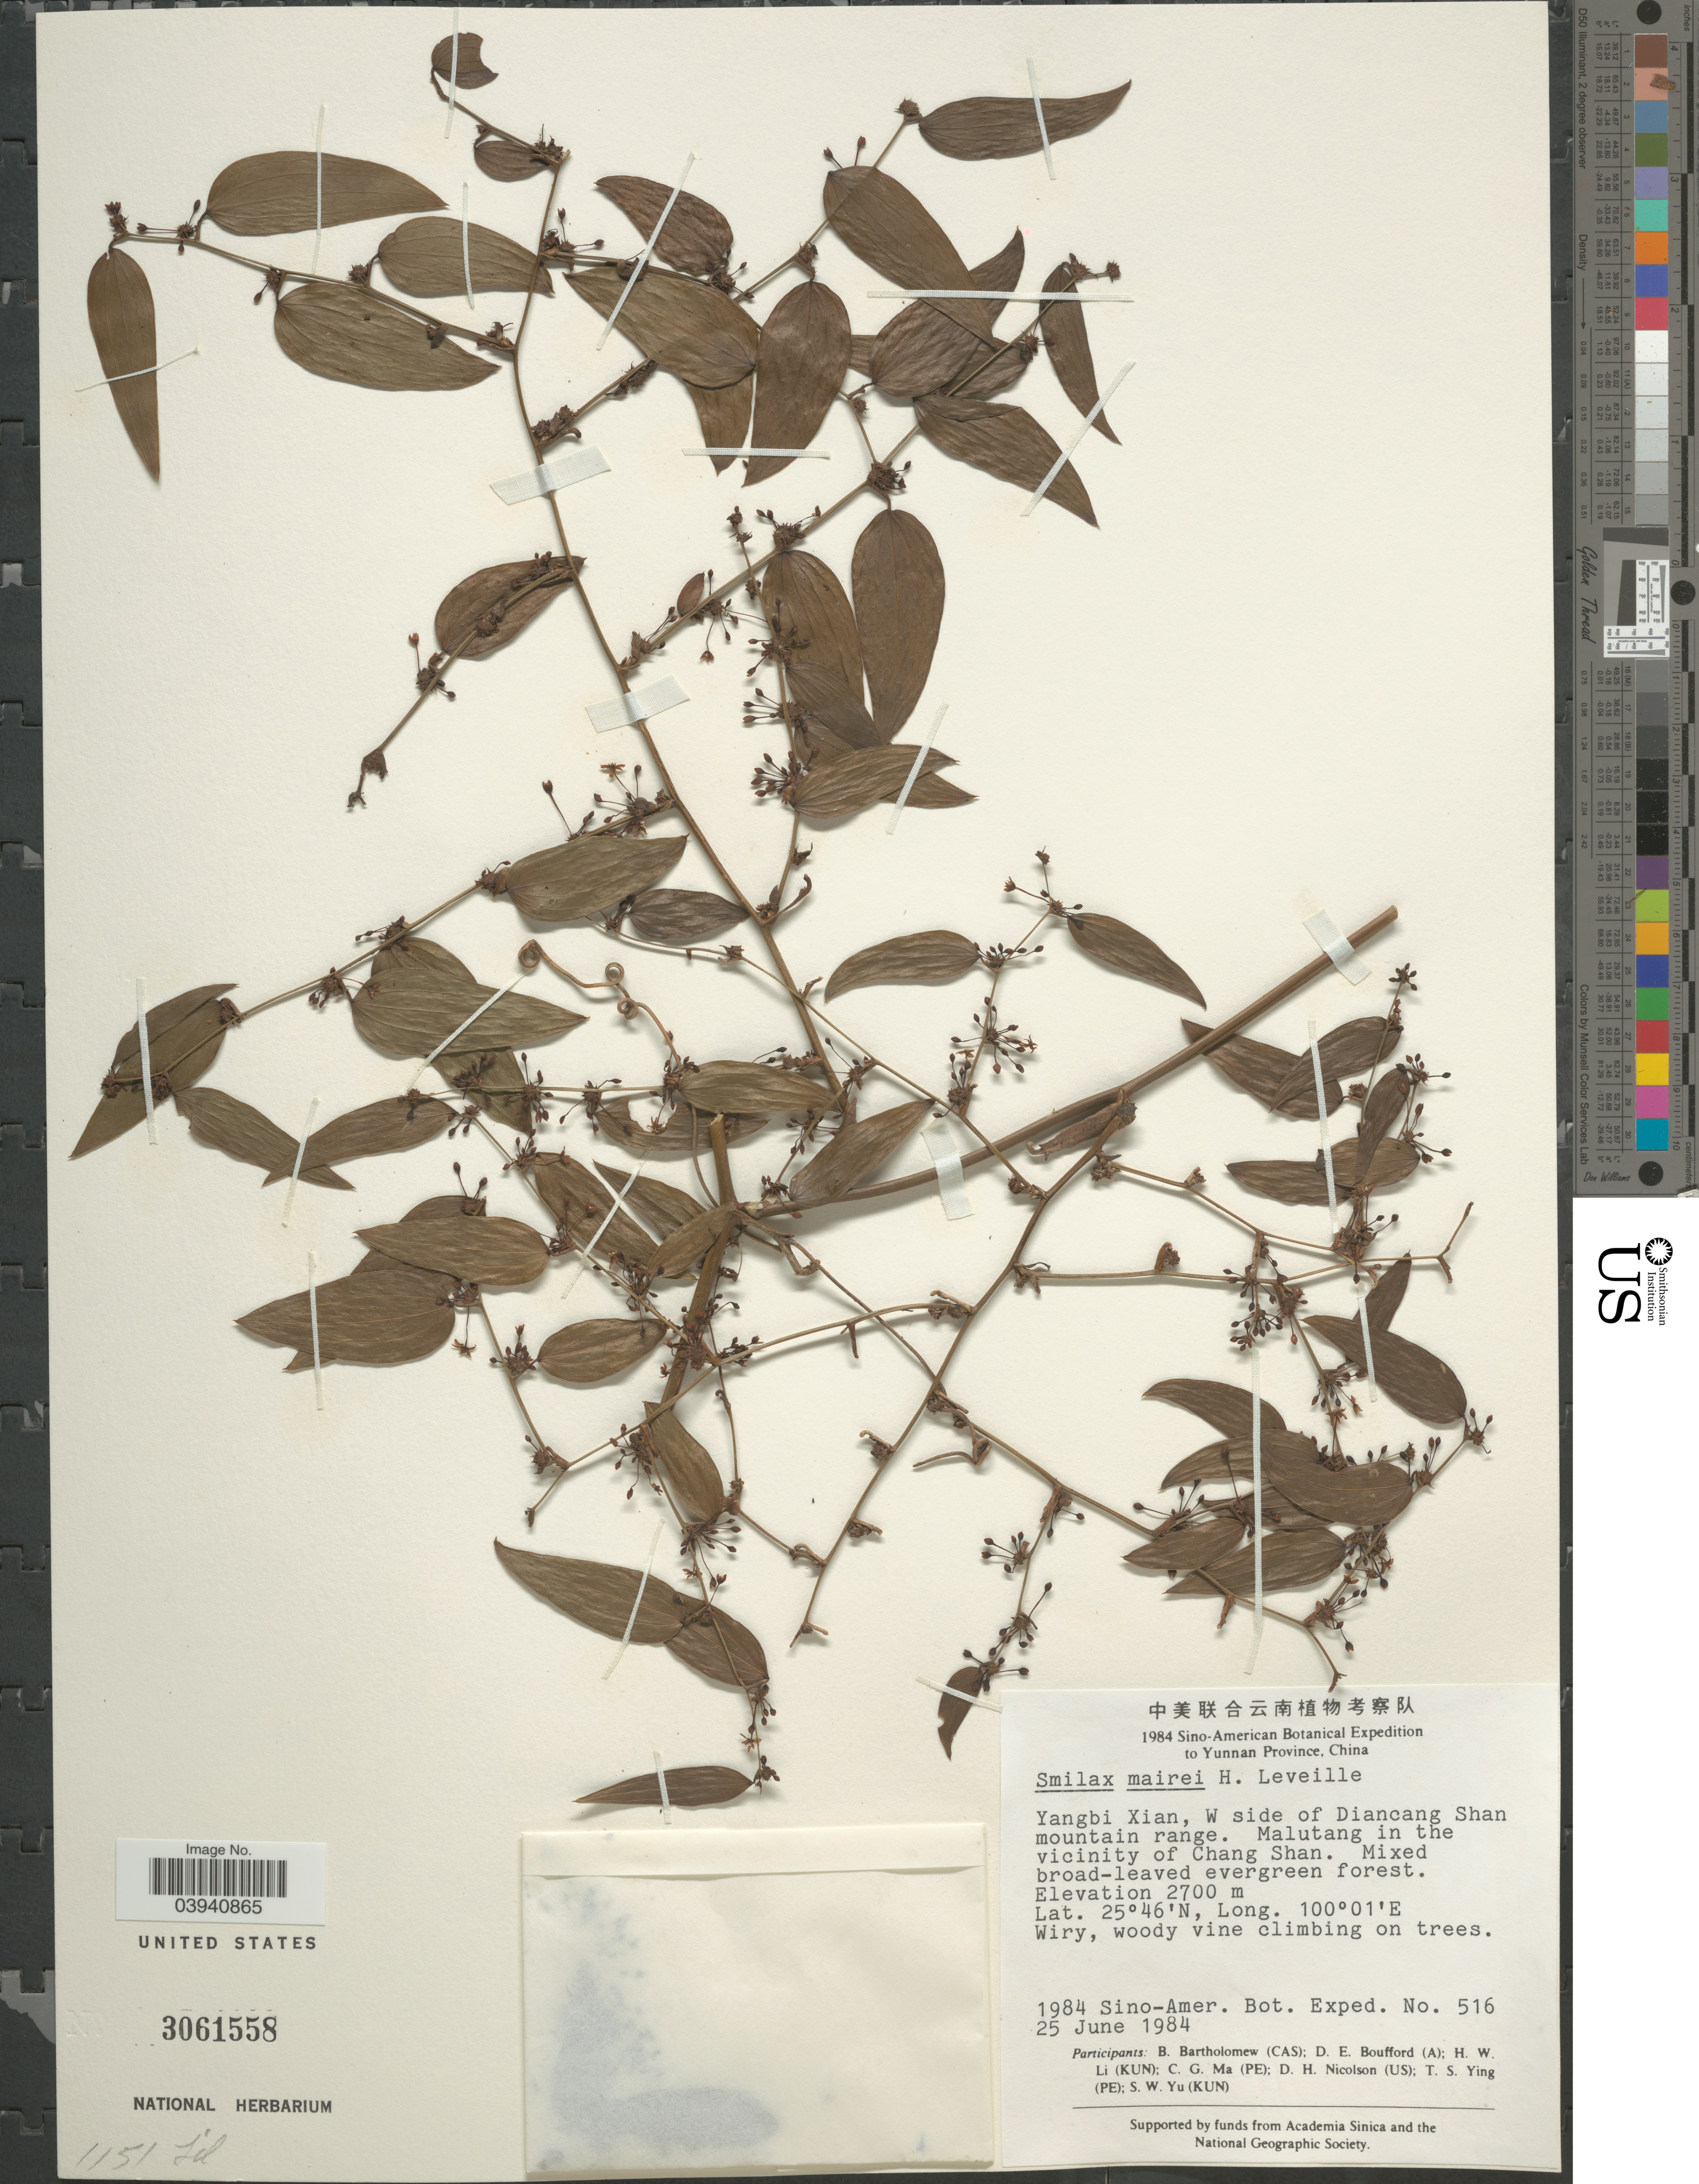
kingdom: Plantae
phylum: Tracheophyta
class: Liliopsida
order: Liliales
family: Smilacaceae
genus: Smilax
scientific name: Smilax mairei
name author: H. Lév.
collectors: Sino-Amer. Bot. Exped. 1984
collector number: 516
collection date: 1984-06-25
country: China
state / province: Yunnan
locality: Yangbi Xian, W side of Diancang Shan mountain range. Malutang in the vicinity of Chang Shan. Mixed broad-leaved evergreen forest.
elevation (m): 2700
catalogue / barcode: US 3061558